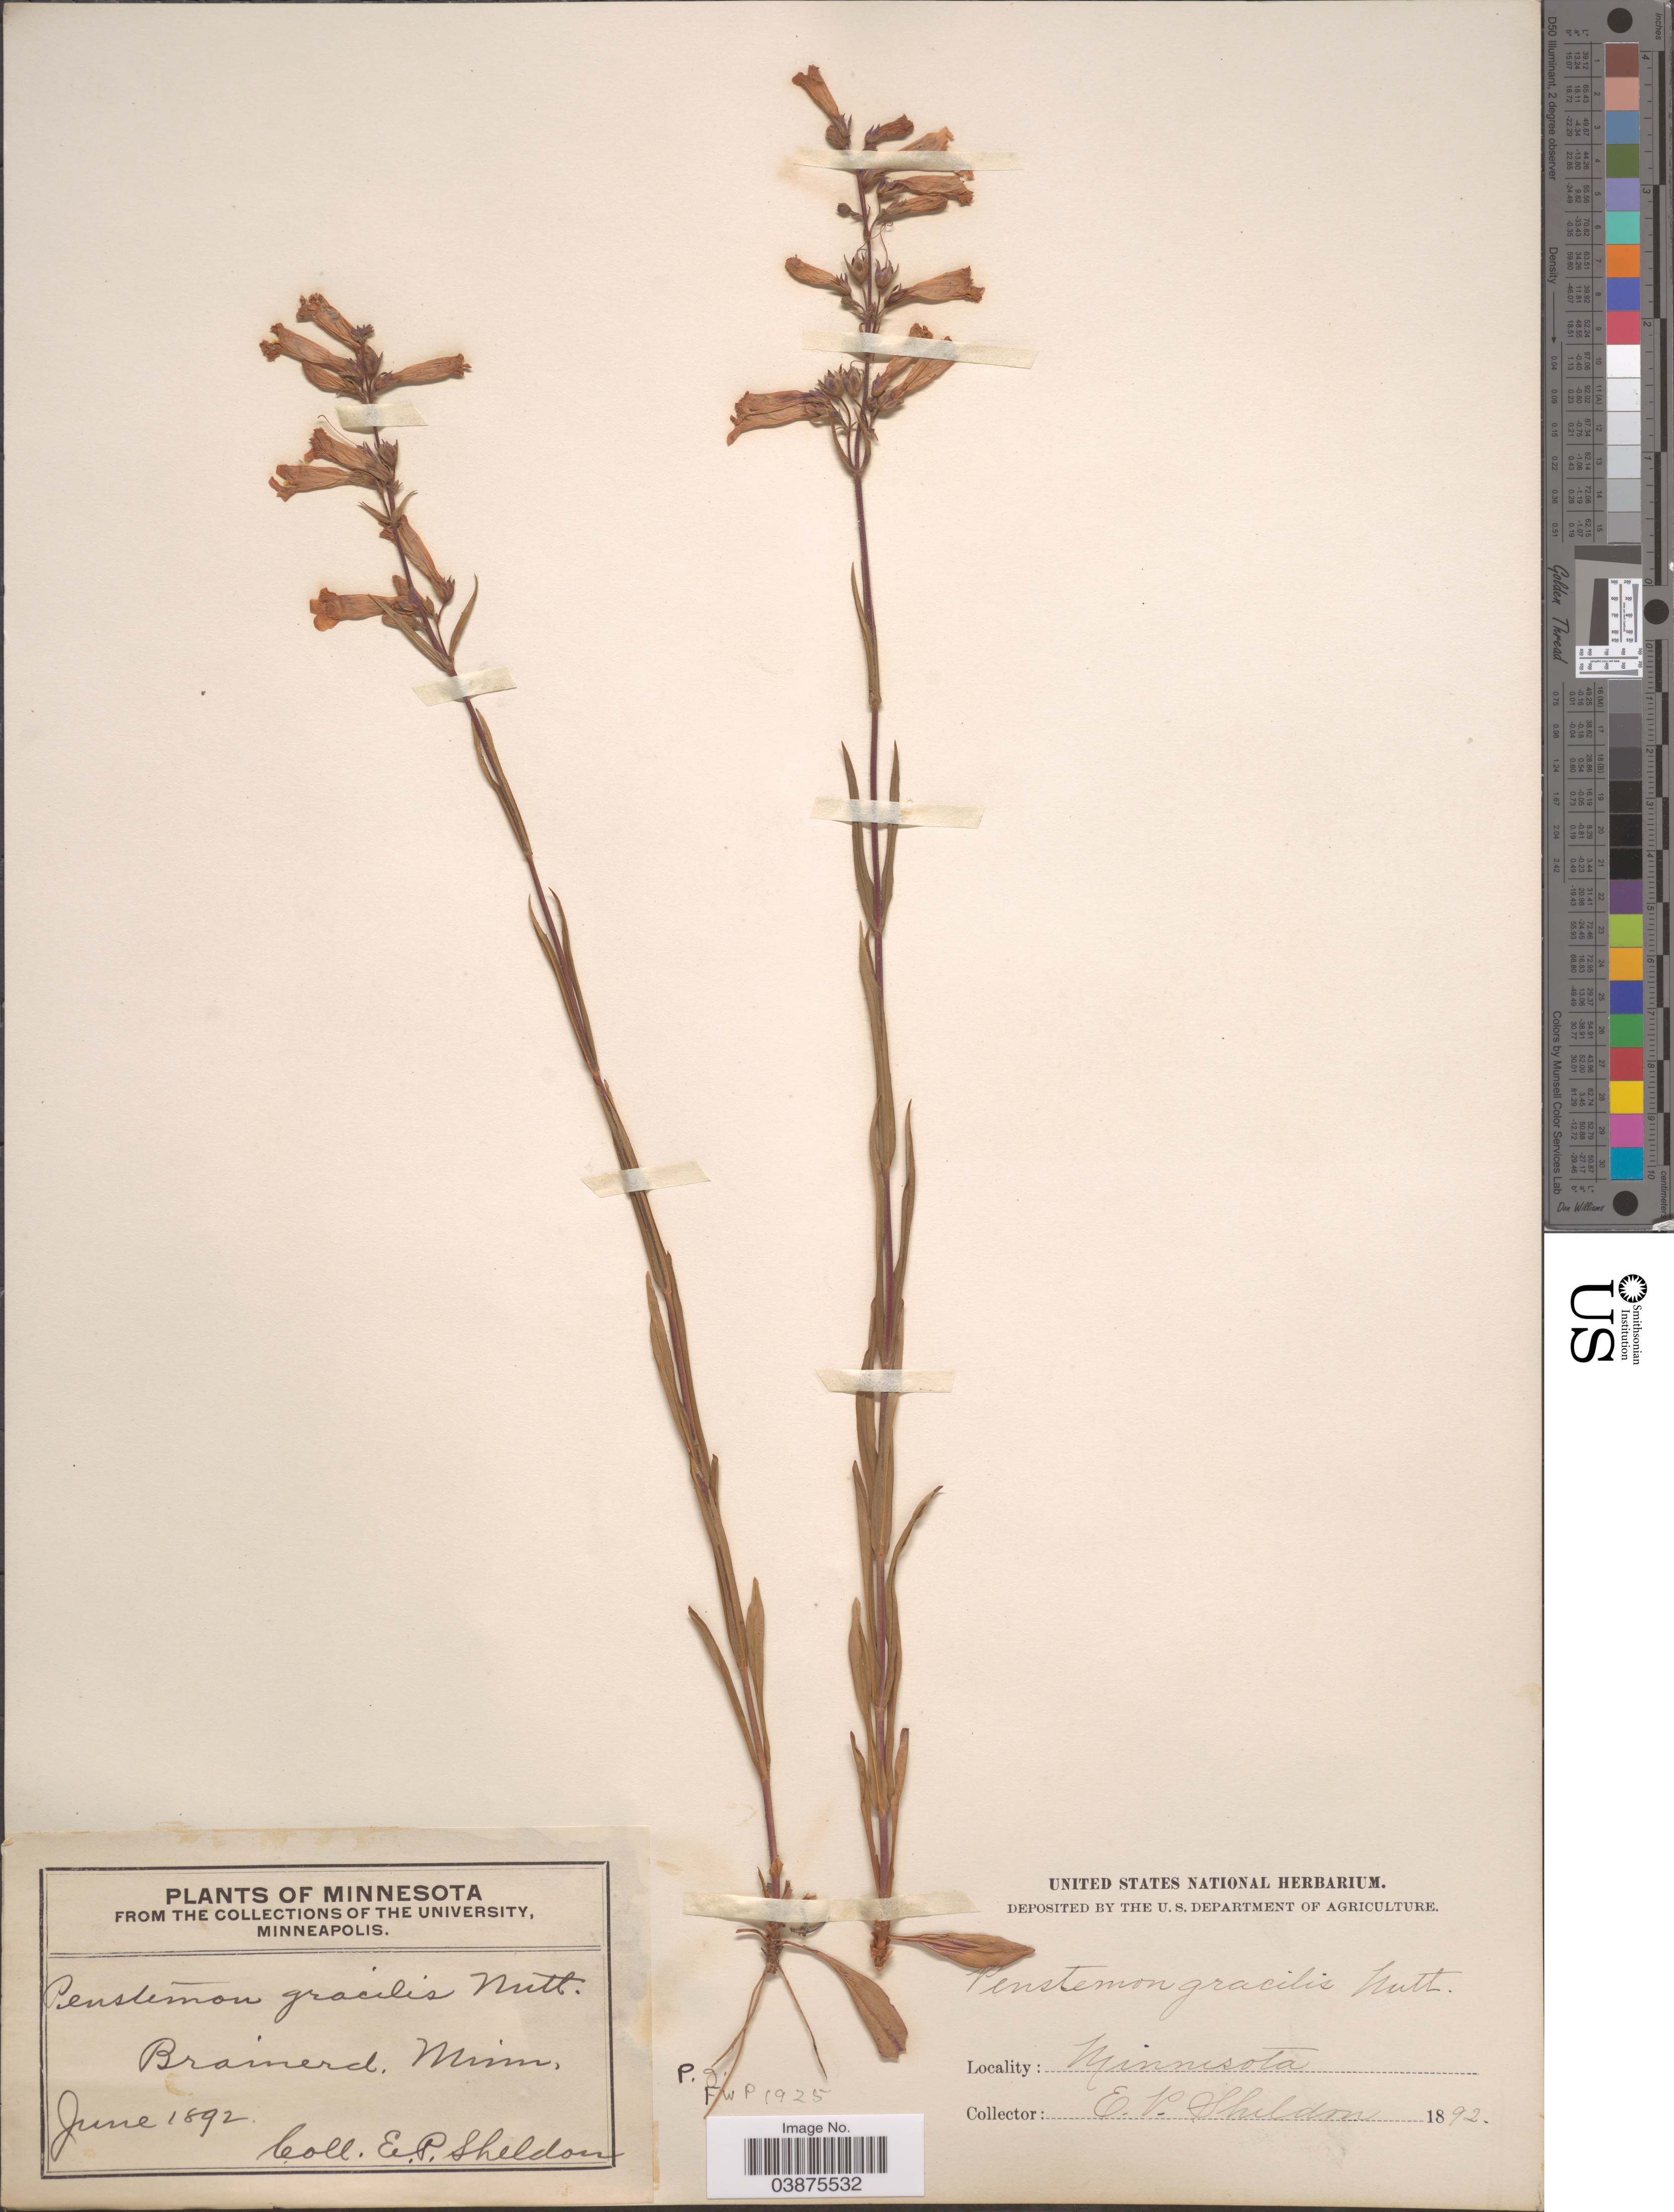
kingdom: Plantae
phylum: Tracheophyta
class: Magnoliopsida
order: Lamiales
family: Plantaginaceae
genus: Penstemon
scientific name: Penstemon gracilis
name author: Nutt.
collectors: E. P. Sheldon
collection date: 1892-06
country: United States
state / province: Minnesota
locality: Brainerd.